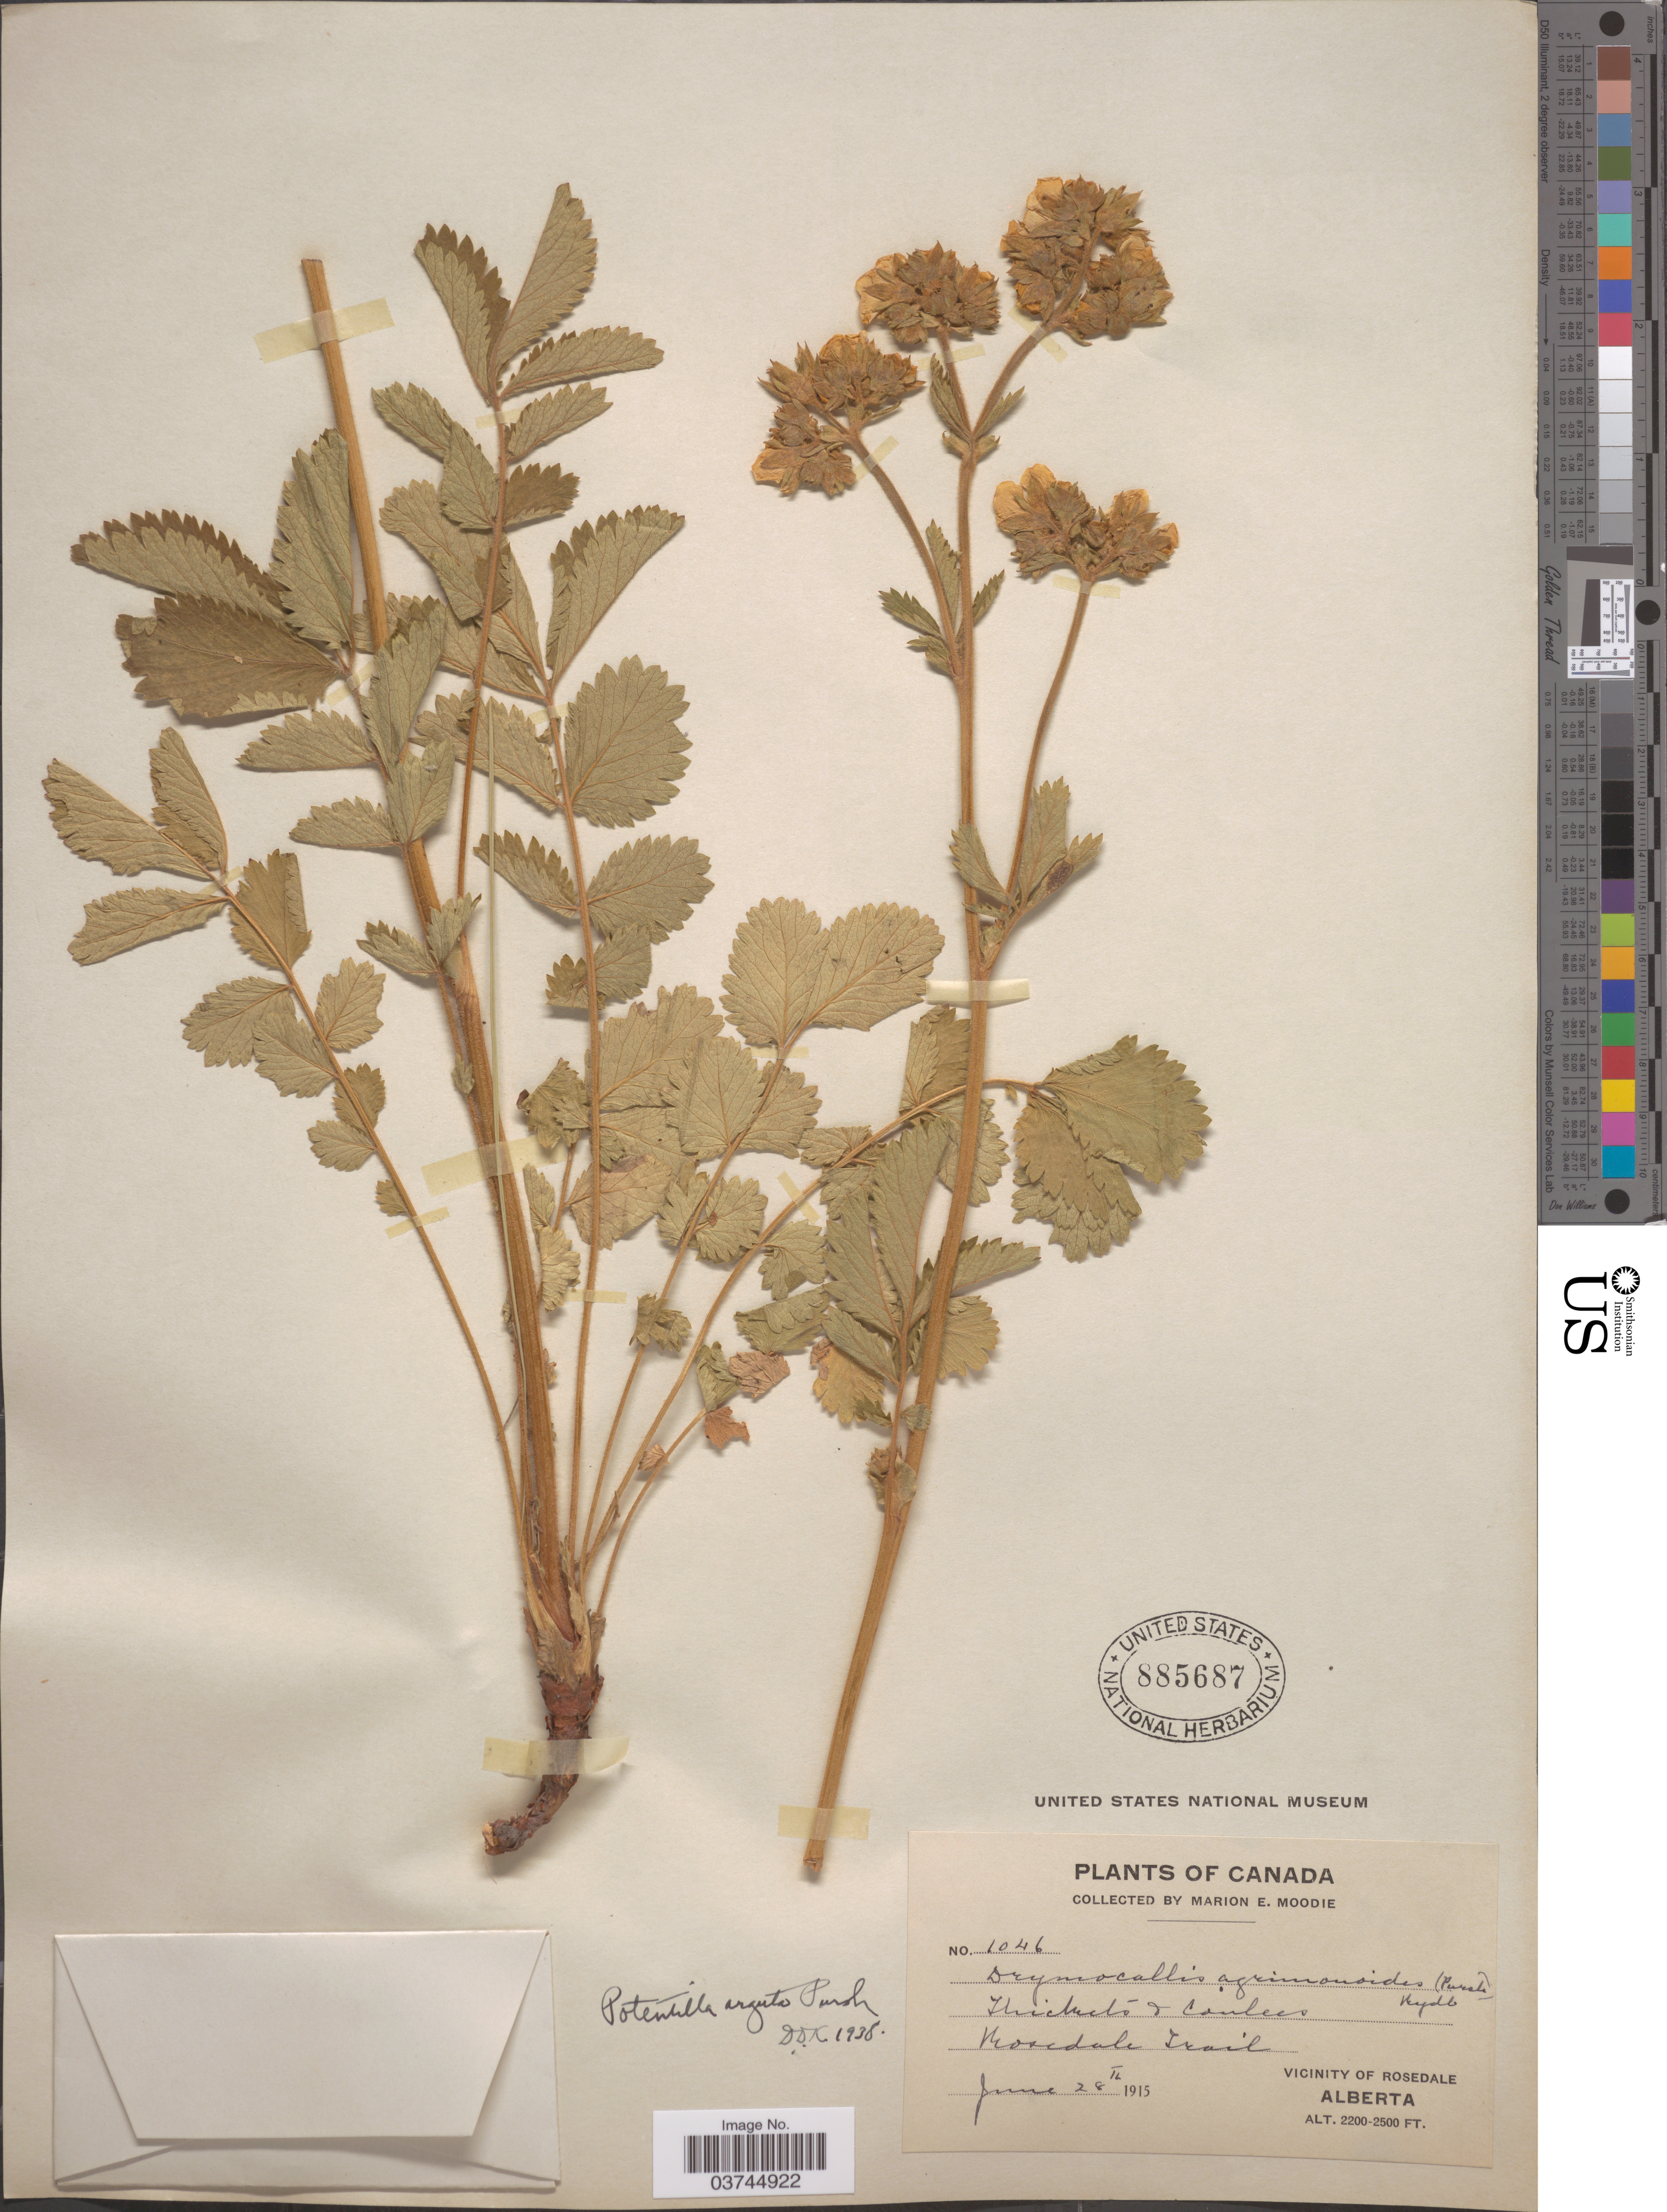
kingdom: Plantae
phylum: Tracheophyta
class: Magnoliopsida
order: Rosales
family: Rosaceae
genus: Drymocallis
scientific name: Drymocallis arguta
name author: (Pursh) Rydb.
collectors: M. E. Moodie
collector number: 1046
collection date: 1915-06-28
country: Canada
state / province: Alberta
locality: Rosedale Trail. Vicinity of Rosedale.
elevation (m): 671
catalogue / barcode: US 885687